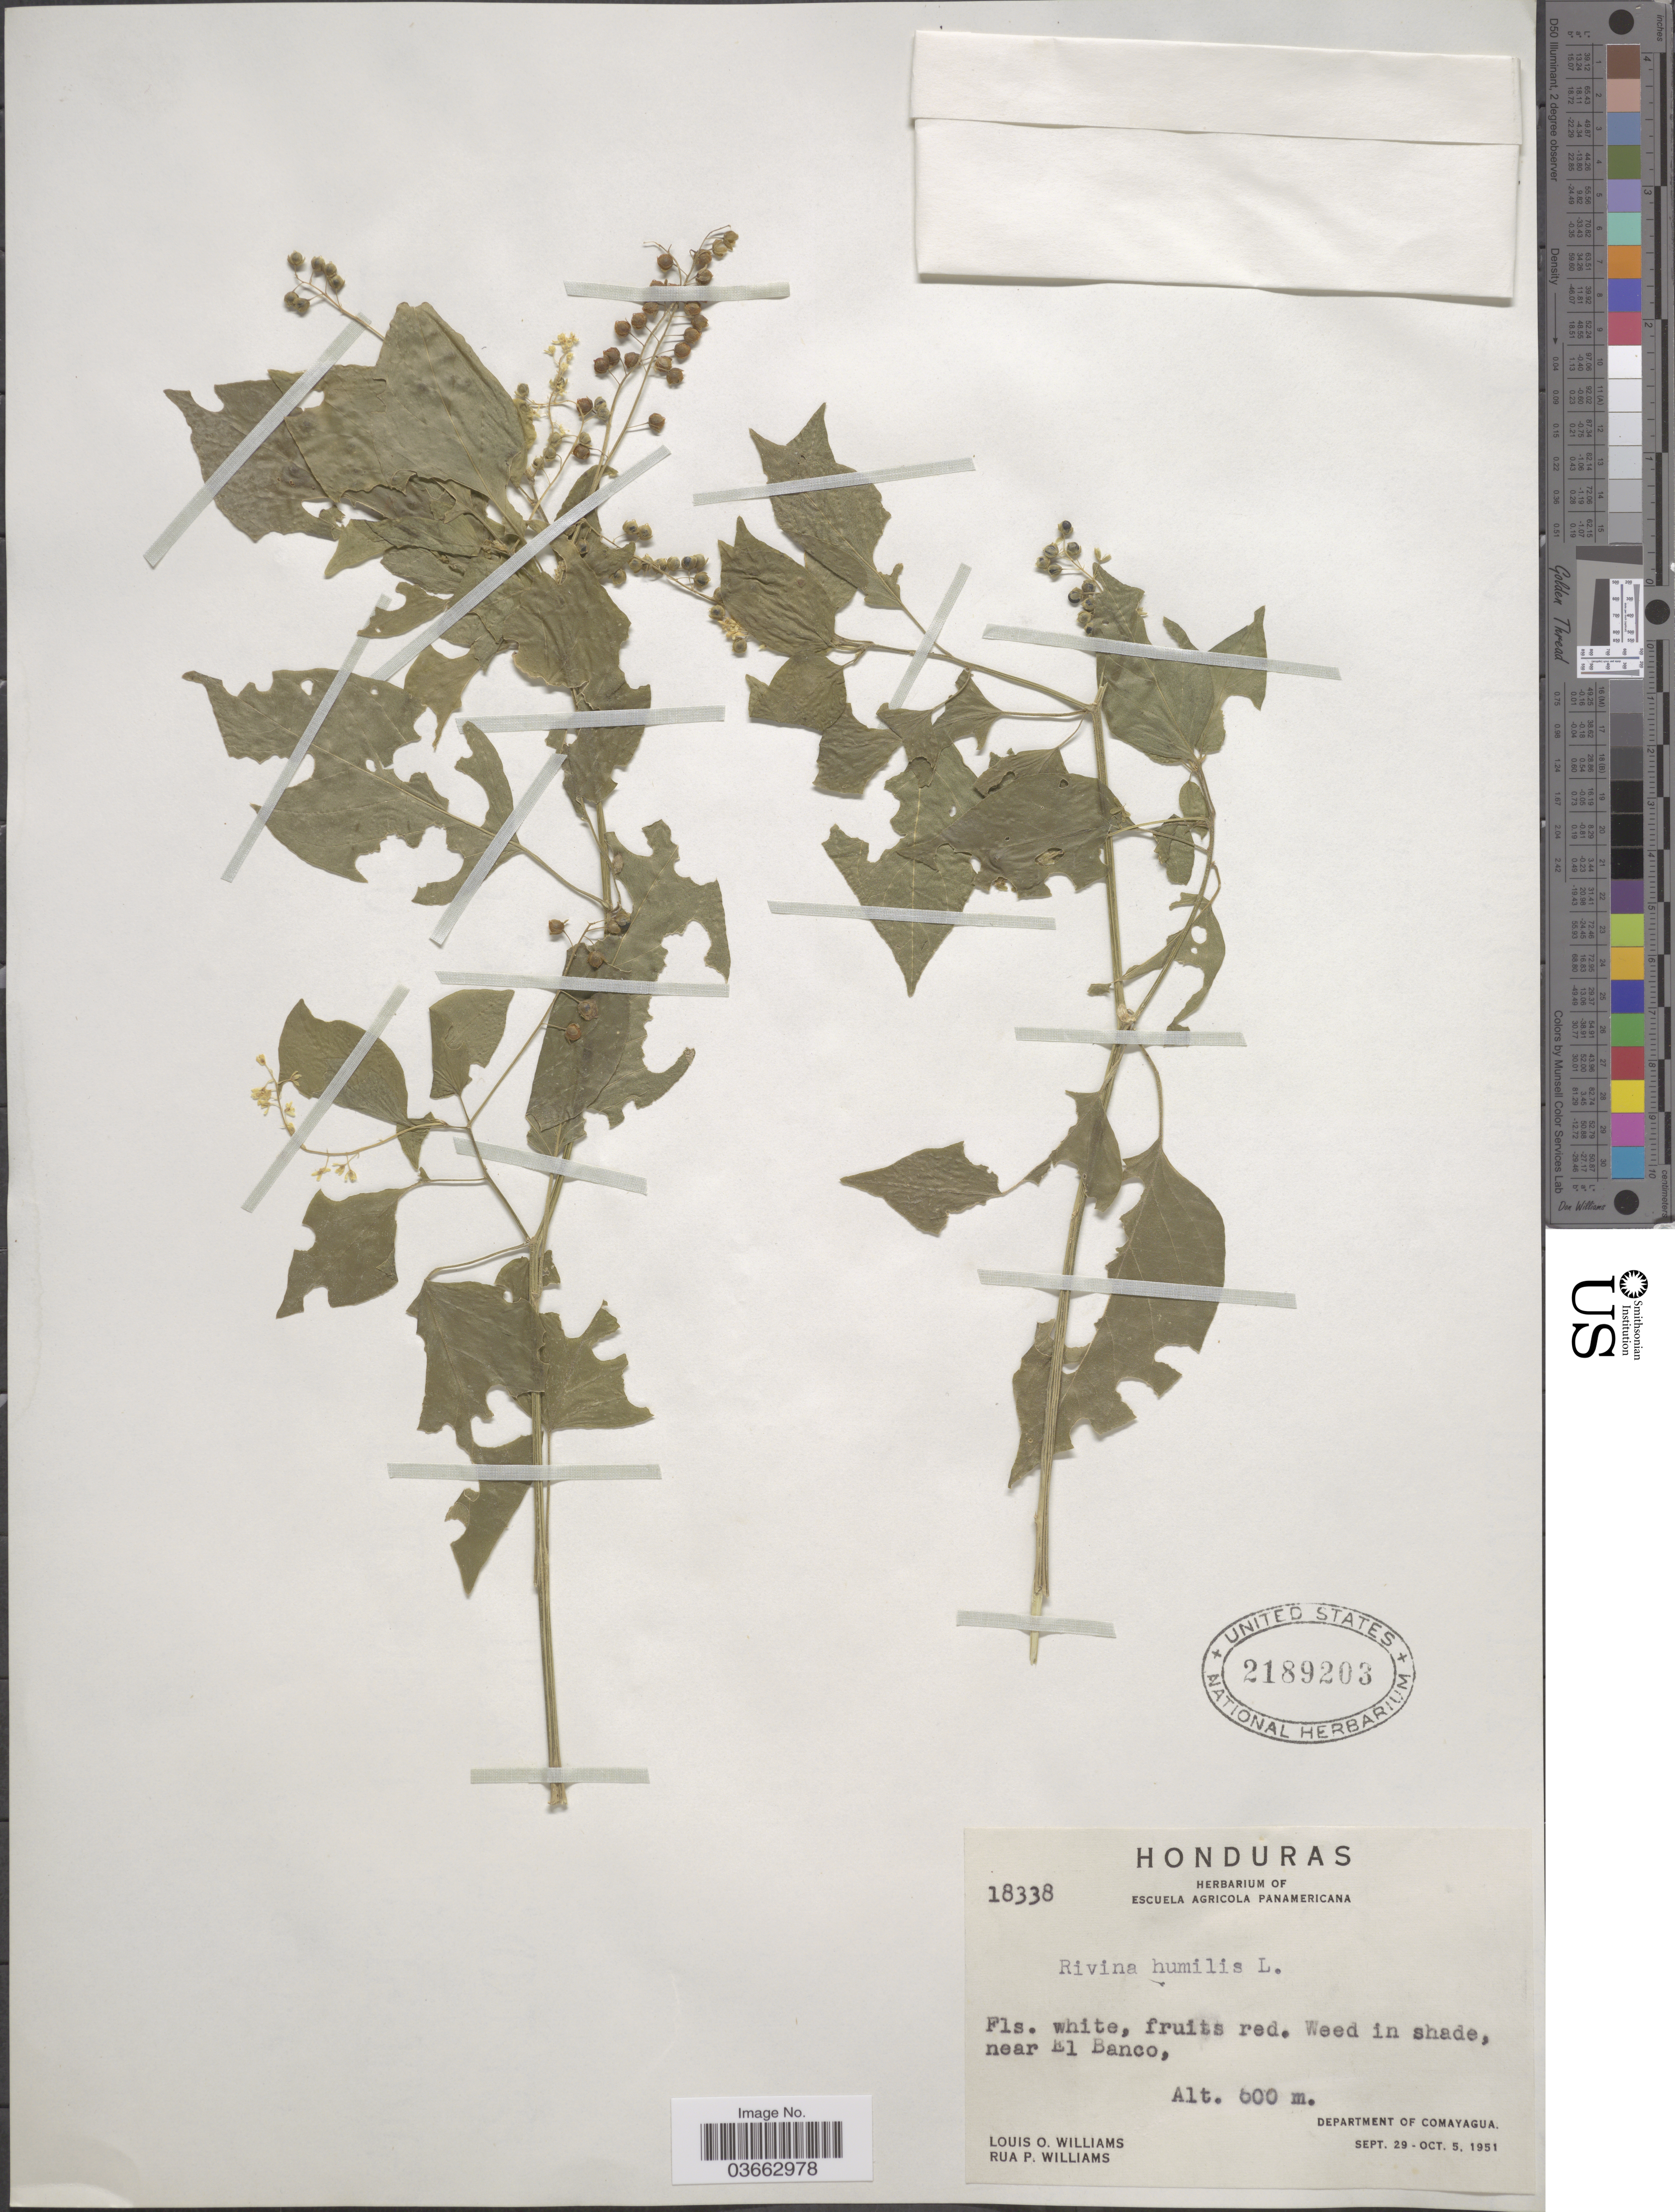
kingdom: Plantae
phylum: Tracheophyta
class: Magnoliopsida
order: Caryophyllales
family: Phytolaccaceae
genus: Rivina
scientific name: Rivina humilis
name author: L.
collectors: L. O. Williams & R. P. Williams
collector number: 18338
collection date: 1951-09-29/1951-10-05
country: Honduras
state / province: Comayagua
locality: Near El Banco. Department of Comayagua.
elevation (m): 600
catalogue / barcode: US 2189203